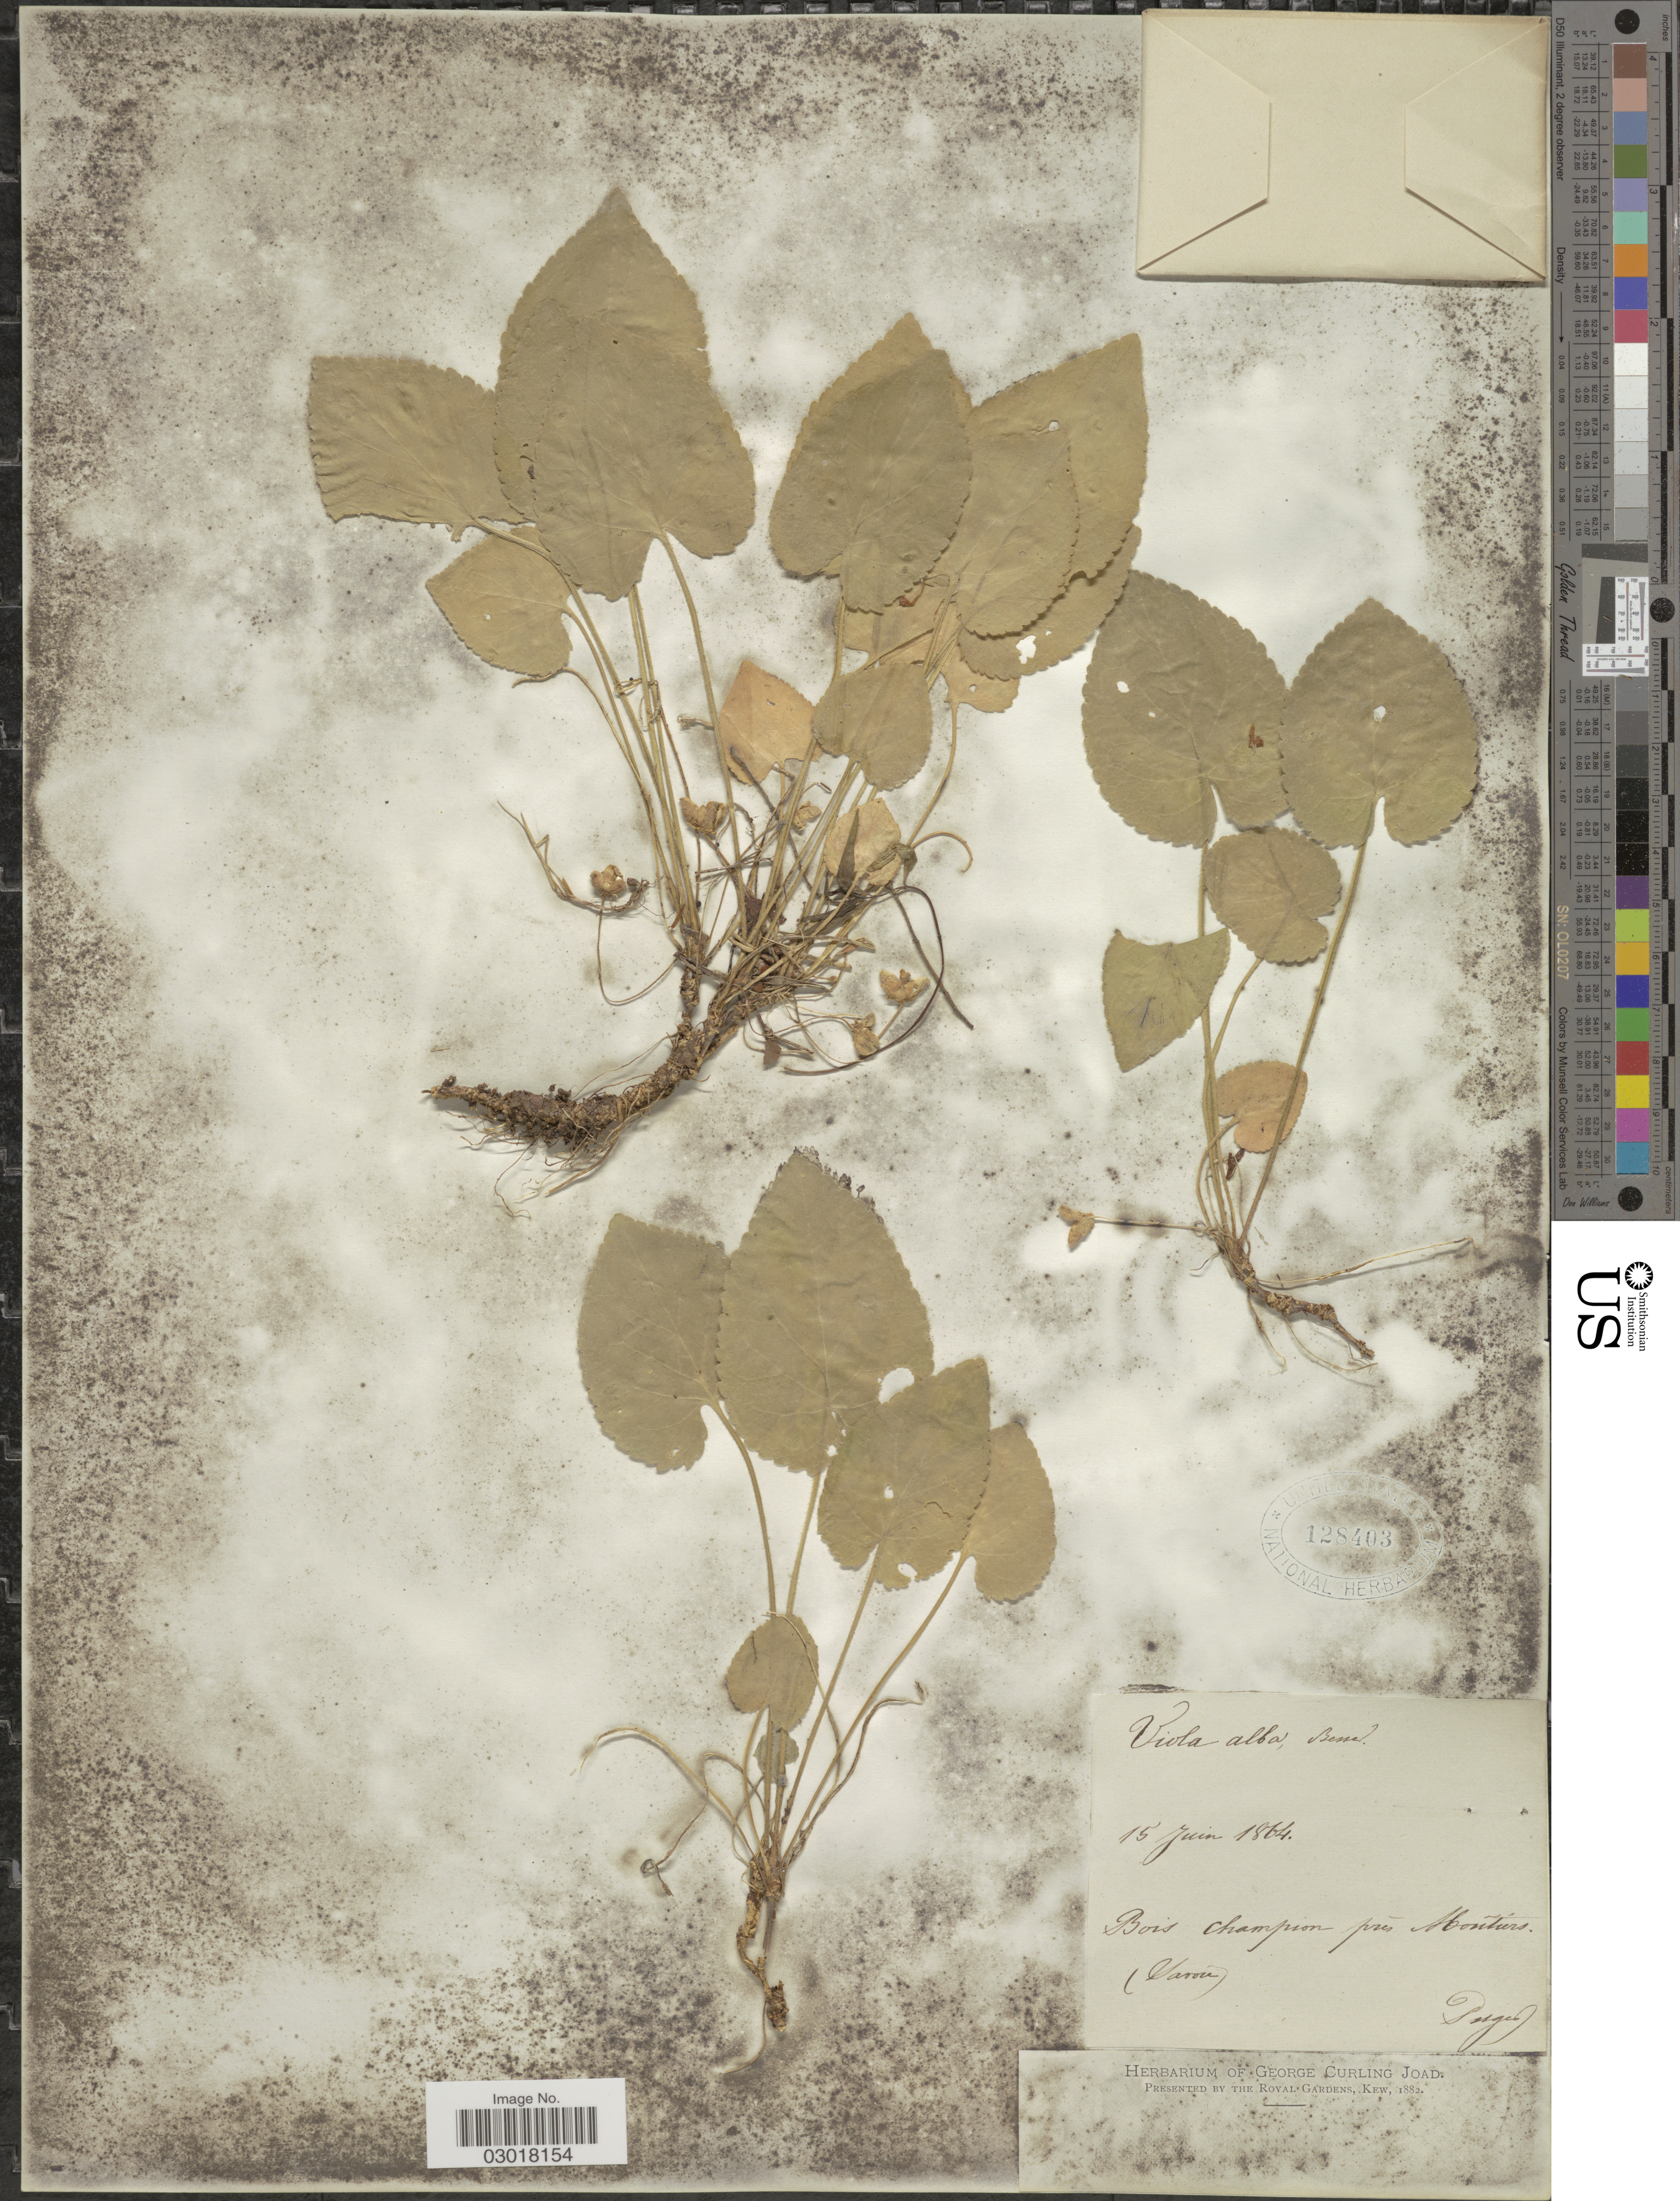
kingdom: Plantae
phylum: Tracheophyta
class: Magnoliopsida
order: Malpighiales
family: Violaceae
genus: Viola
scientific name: Viola alba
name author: Besser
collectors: -. Puget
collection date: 1864-06-15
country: France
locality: Bois champion pres Montiers. (Savoie)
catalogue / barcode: US 128403